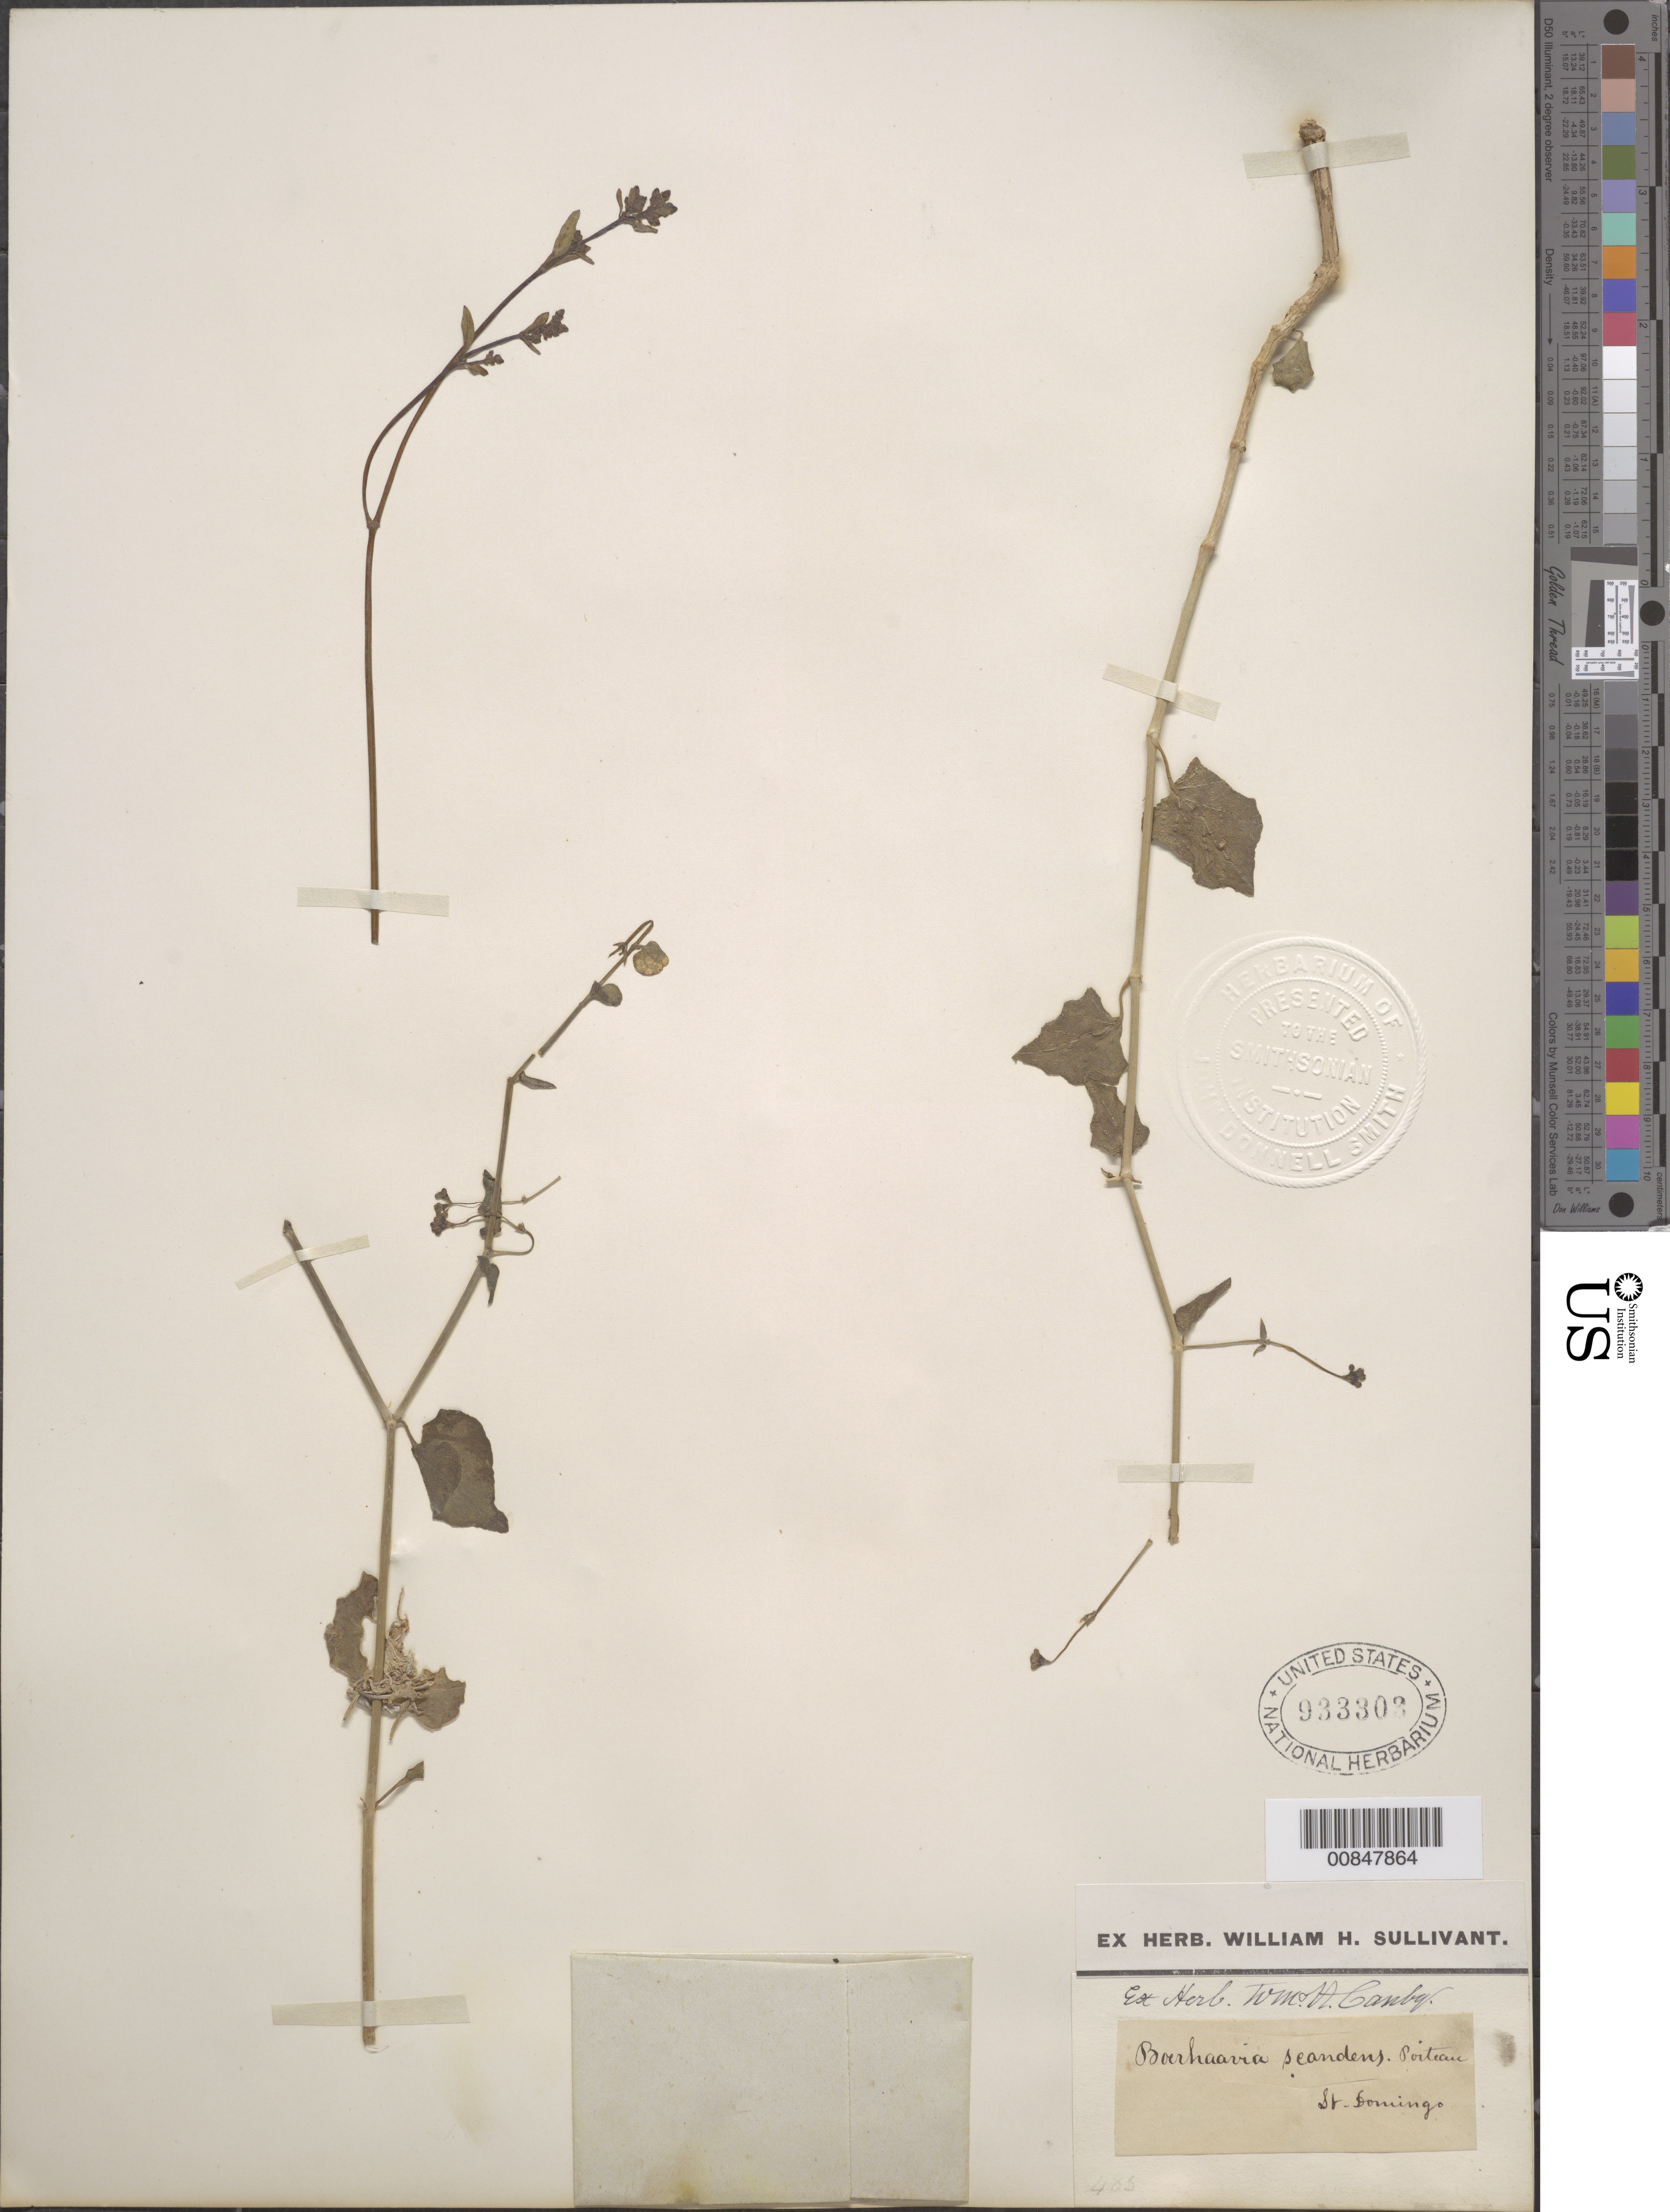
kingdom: Plantae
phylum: Tracheophyta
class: Magnoliopsida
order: Caryophyllales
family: Nyctaginaceae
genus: Boerhavia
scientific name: Boerhavia scandens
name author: L.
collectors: W. M. Canby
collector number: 485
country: Dominican Republic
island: Hispaniola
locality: Sto. Domingo.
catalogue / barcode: US 933303